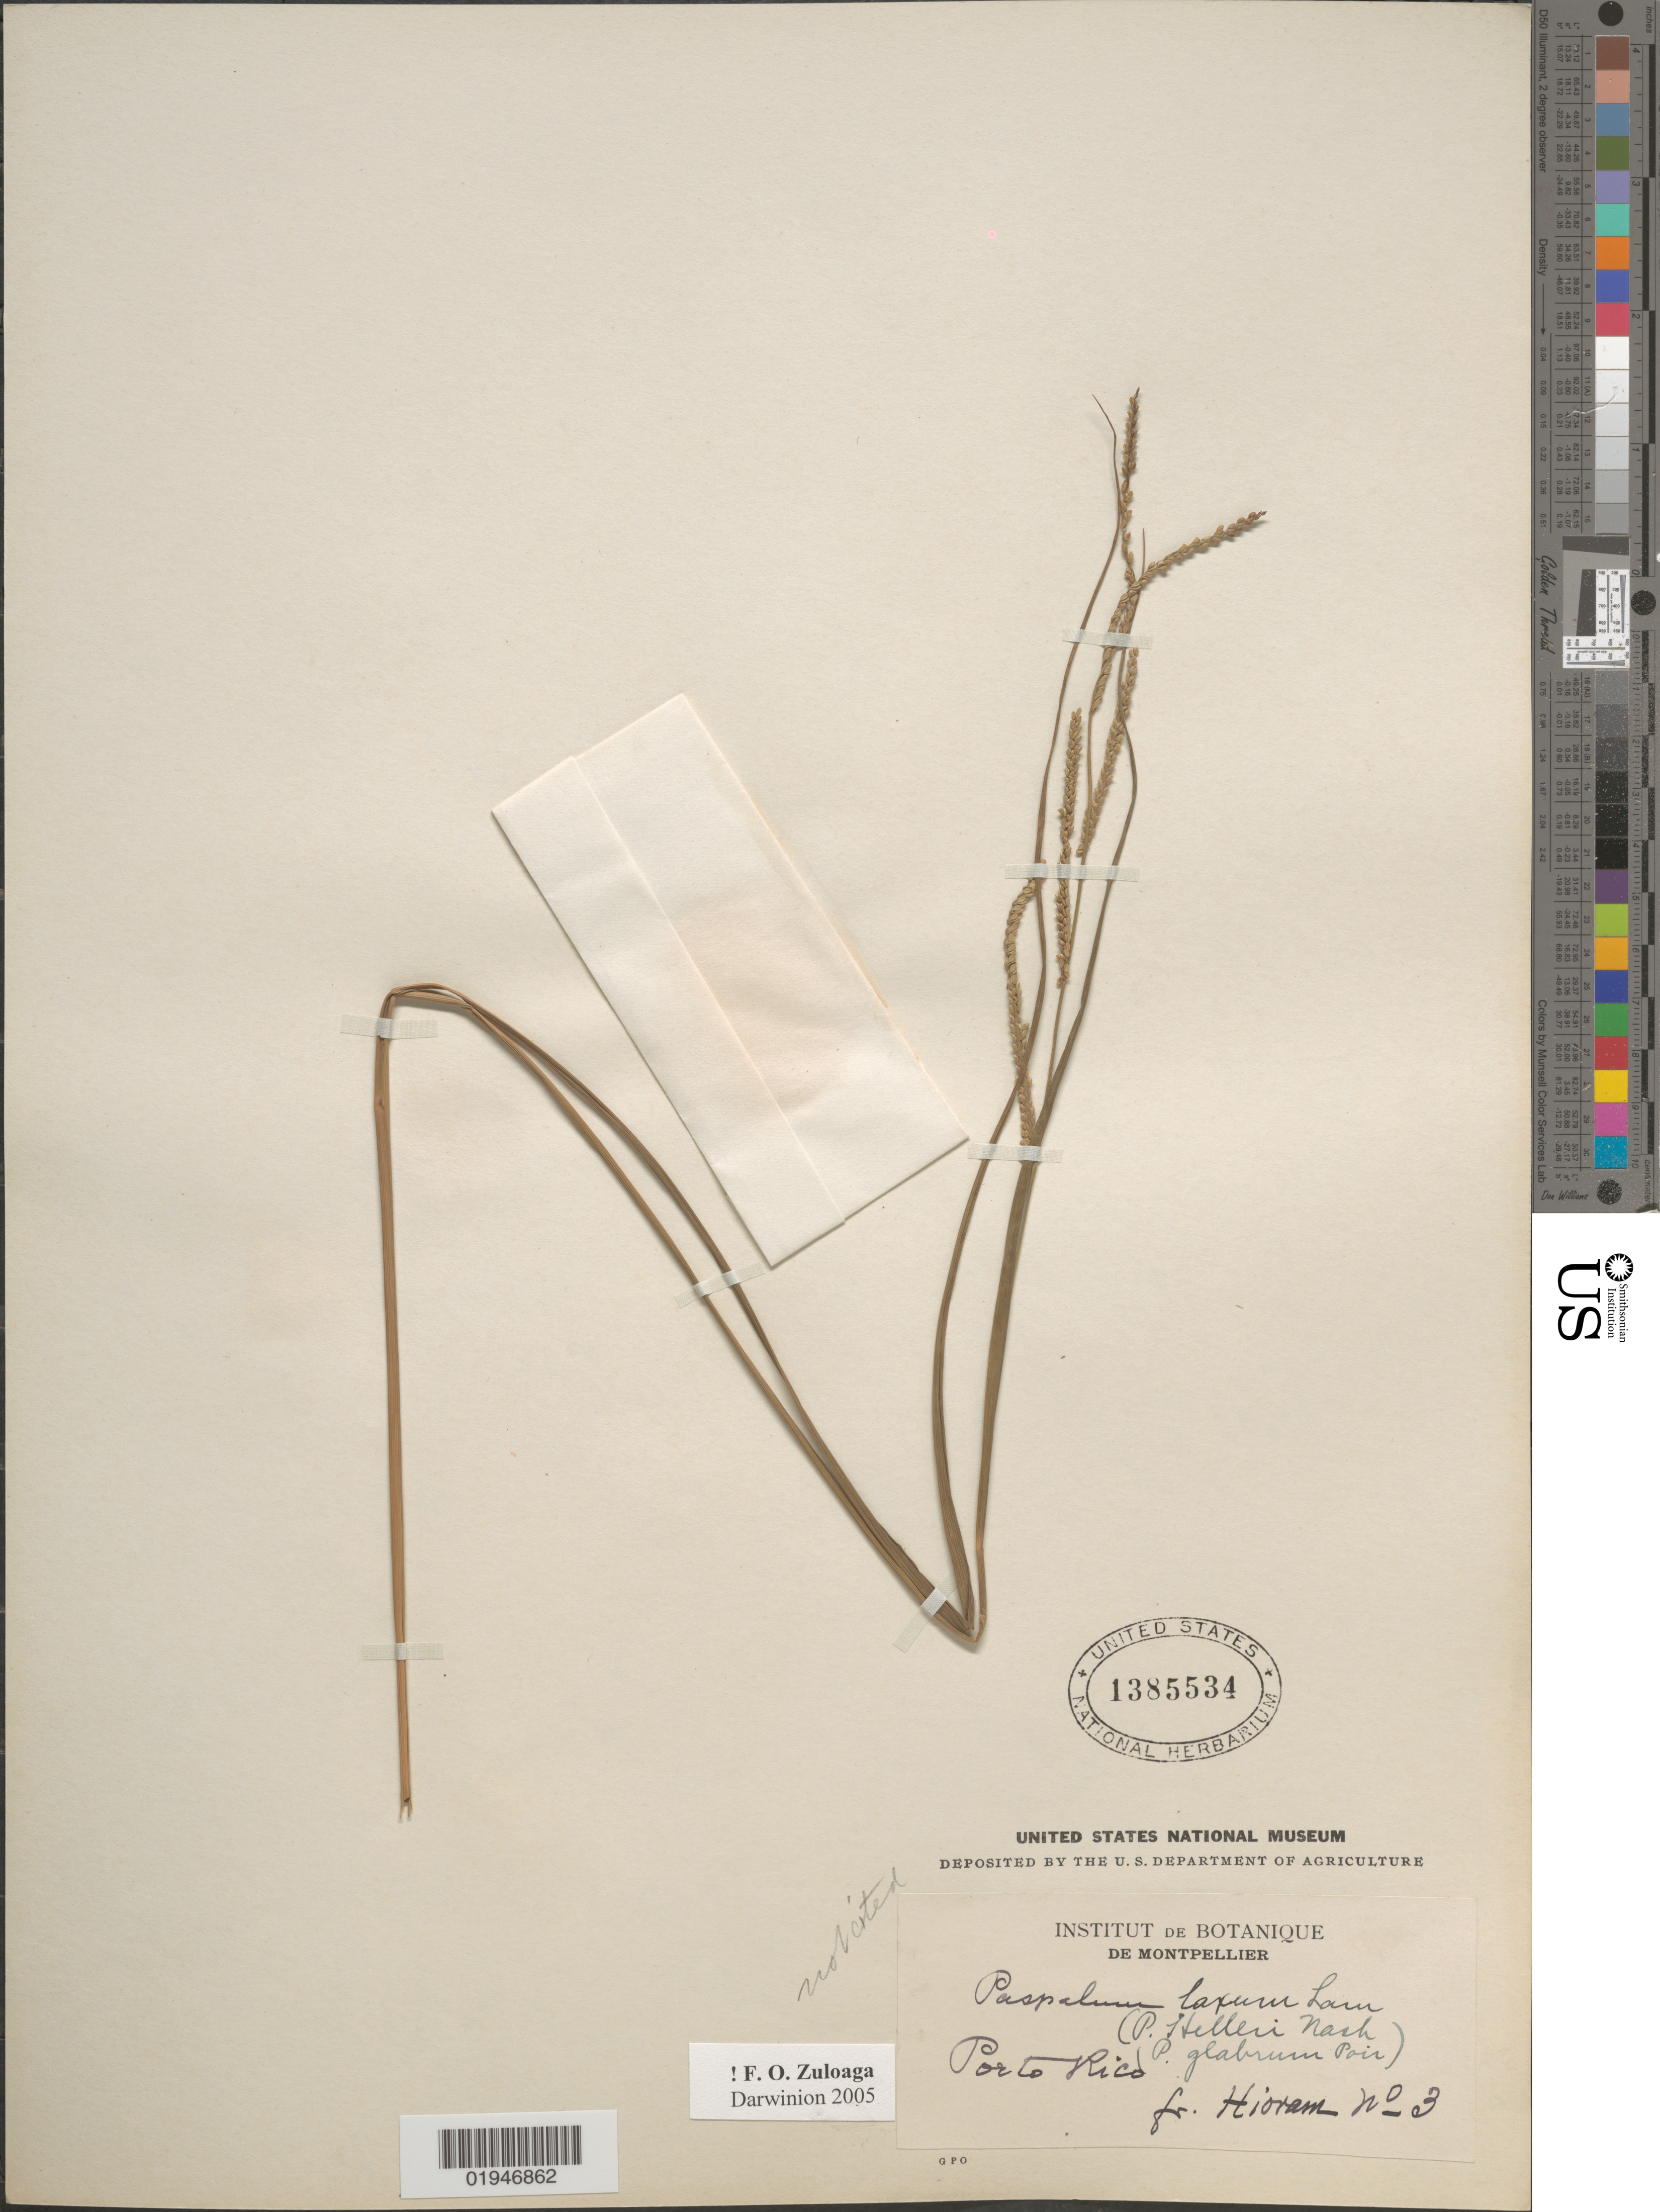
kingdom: Plantae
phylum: Tracheophyta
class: Liliopsida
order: Poales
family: Poaceae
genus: Paspalum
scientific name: Paspalum laxum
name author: Lam.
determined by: Zuloaga, F. O.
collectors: Bro. Hioram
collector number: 3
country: Puerto Rico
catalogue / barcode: US 1385534